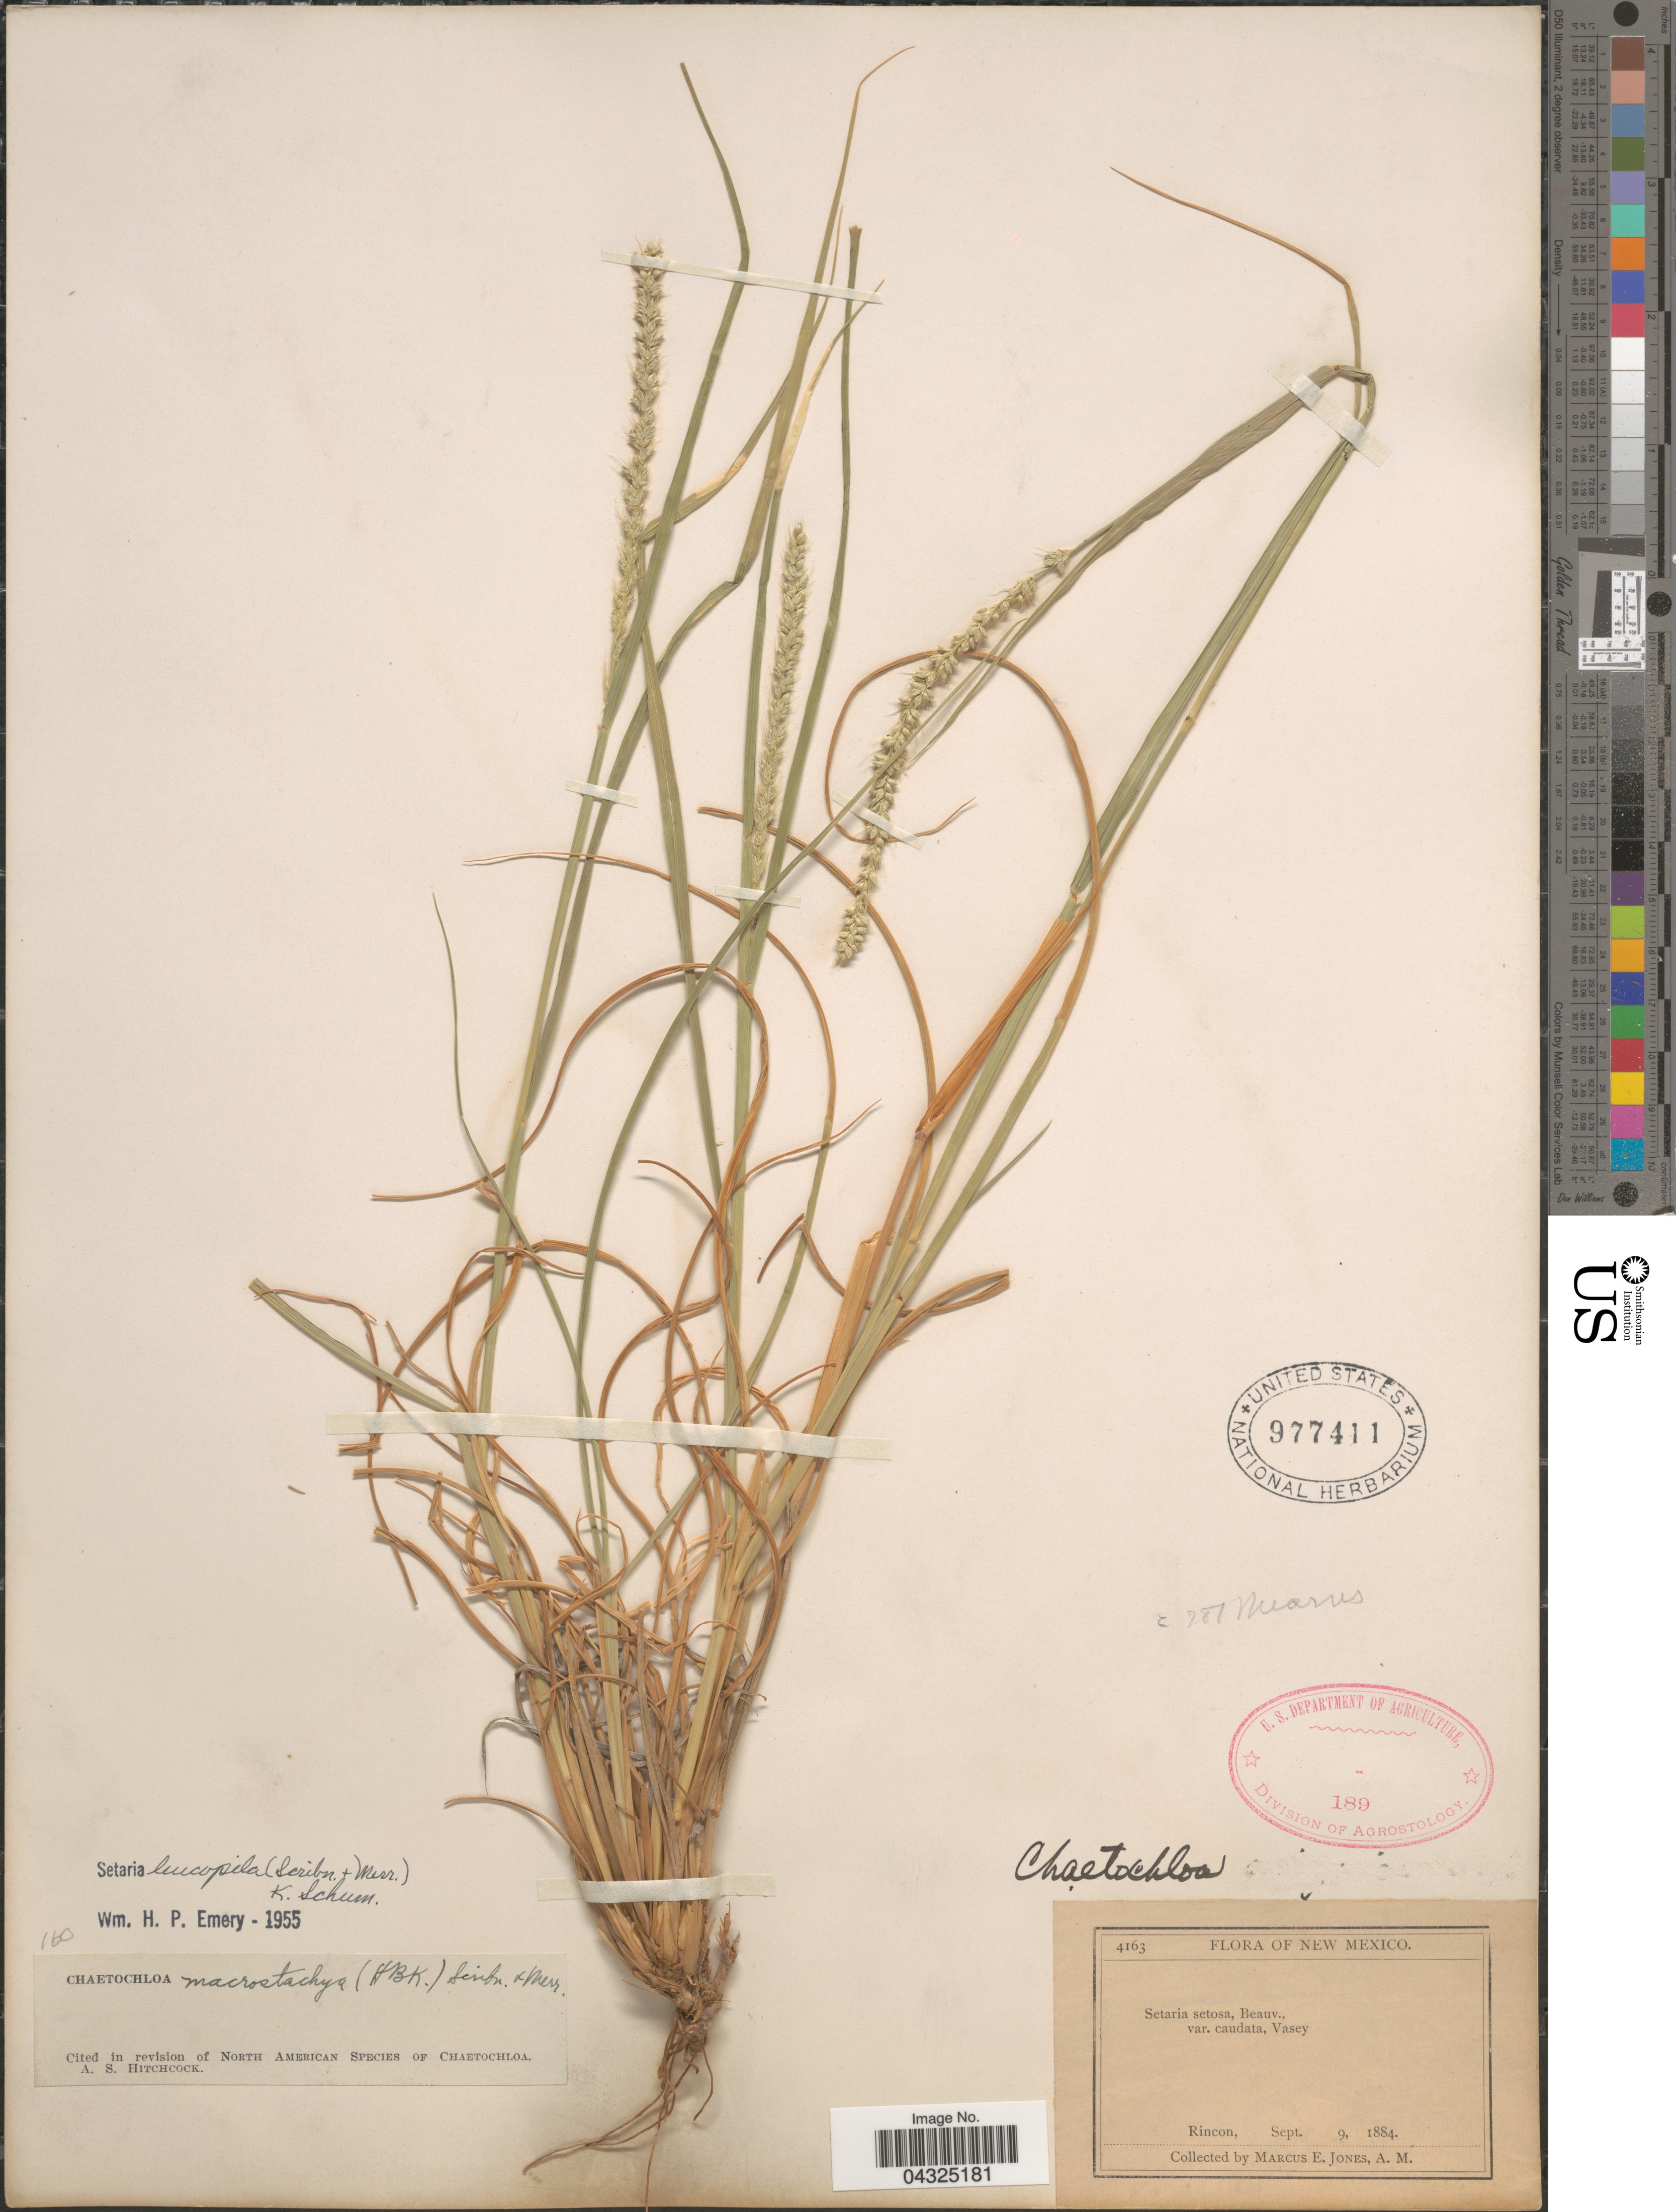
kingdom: Plantae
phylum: Tracheophyta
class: Liliopsida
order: Poales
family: Poaceae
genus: Setaria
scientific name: Setaria leucopila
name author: (Scribn. & Merr.) K. Schum.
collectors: M. E. Jones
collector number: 4163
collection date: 1884-09-09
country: United States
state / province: New Mexico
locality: Rincon.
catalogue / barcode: US 977411